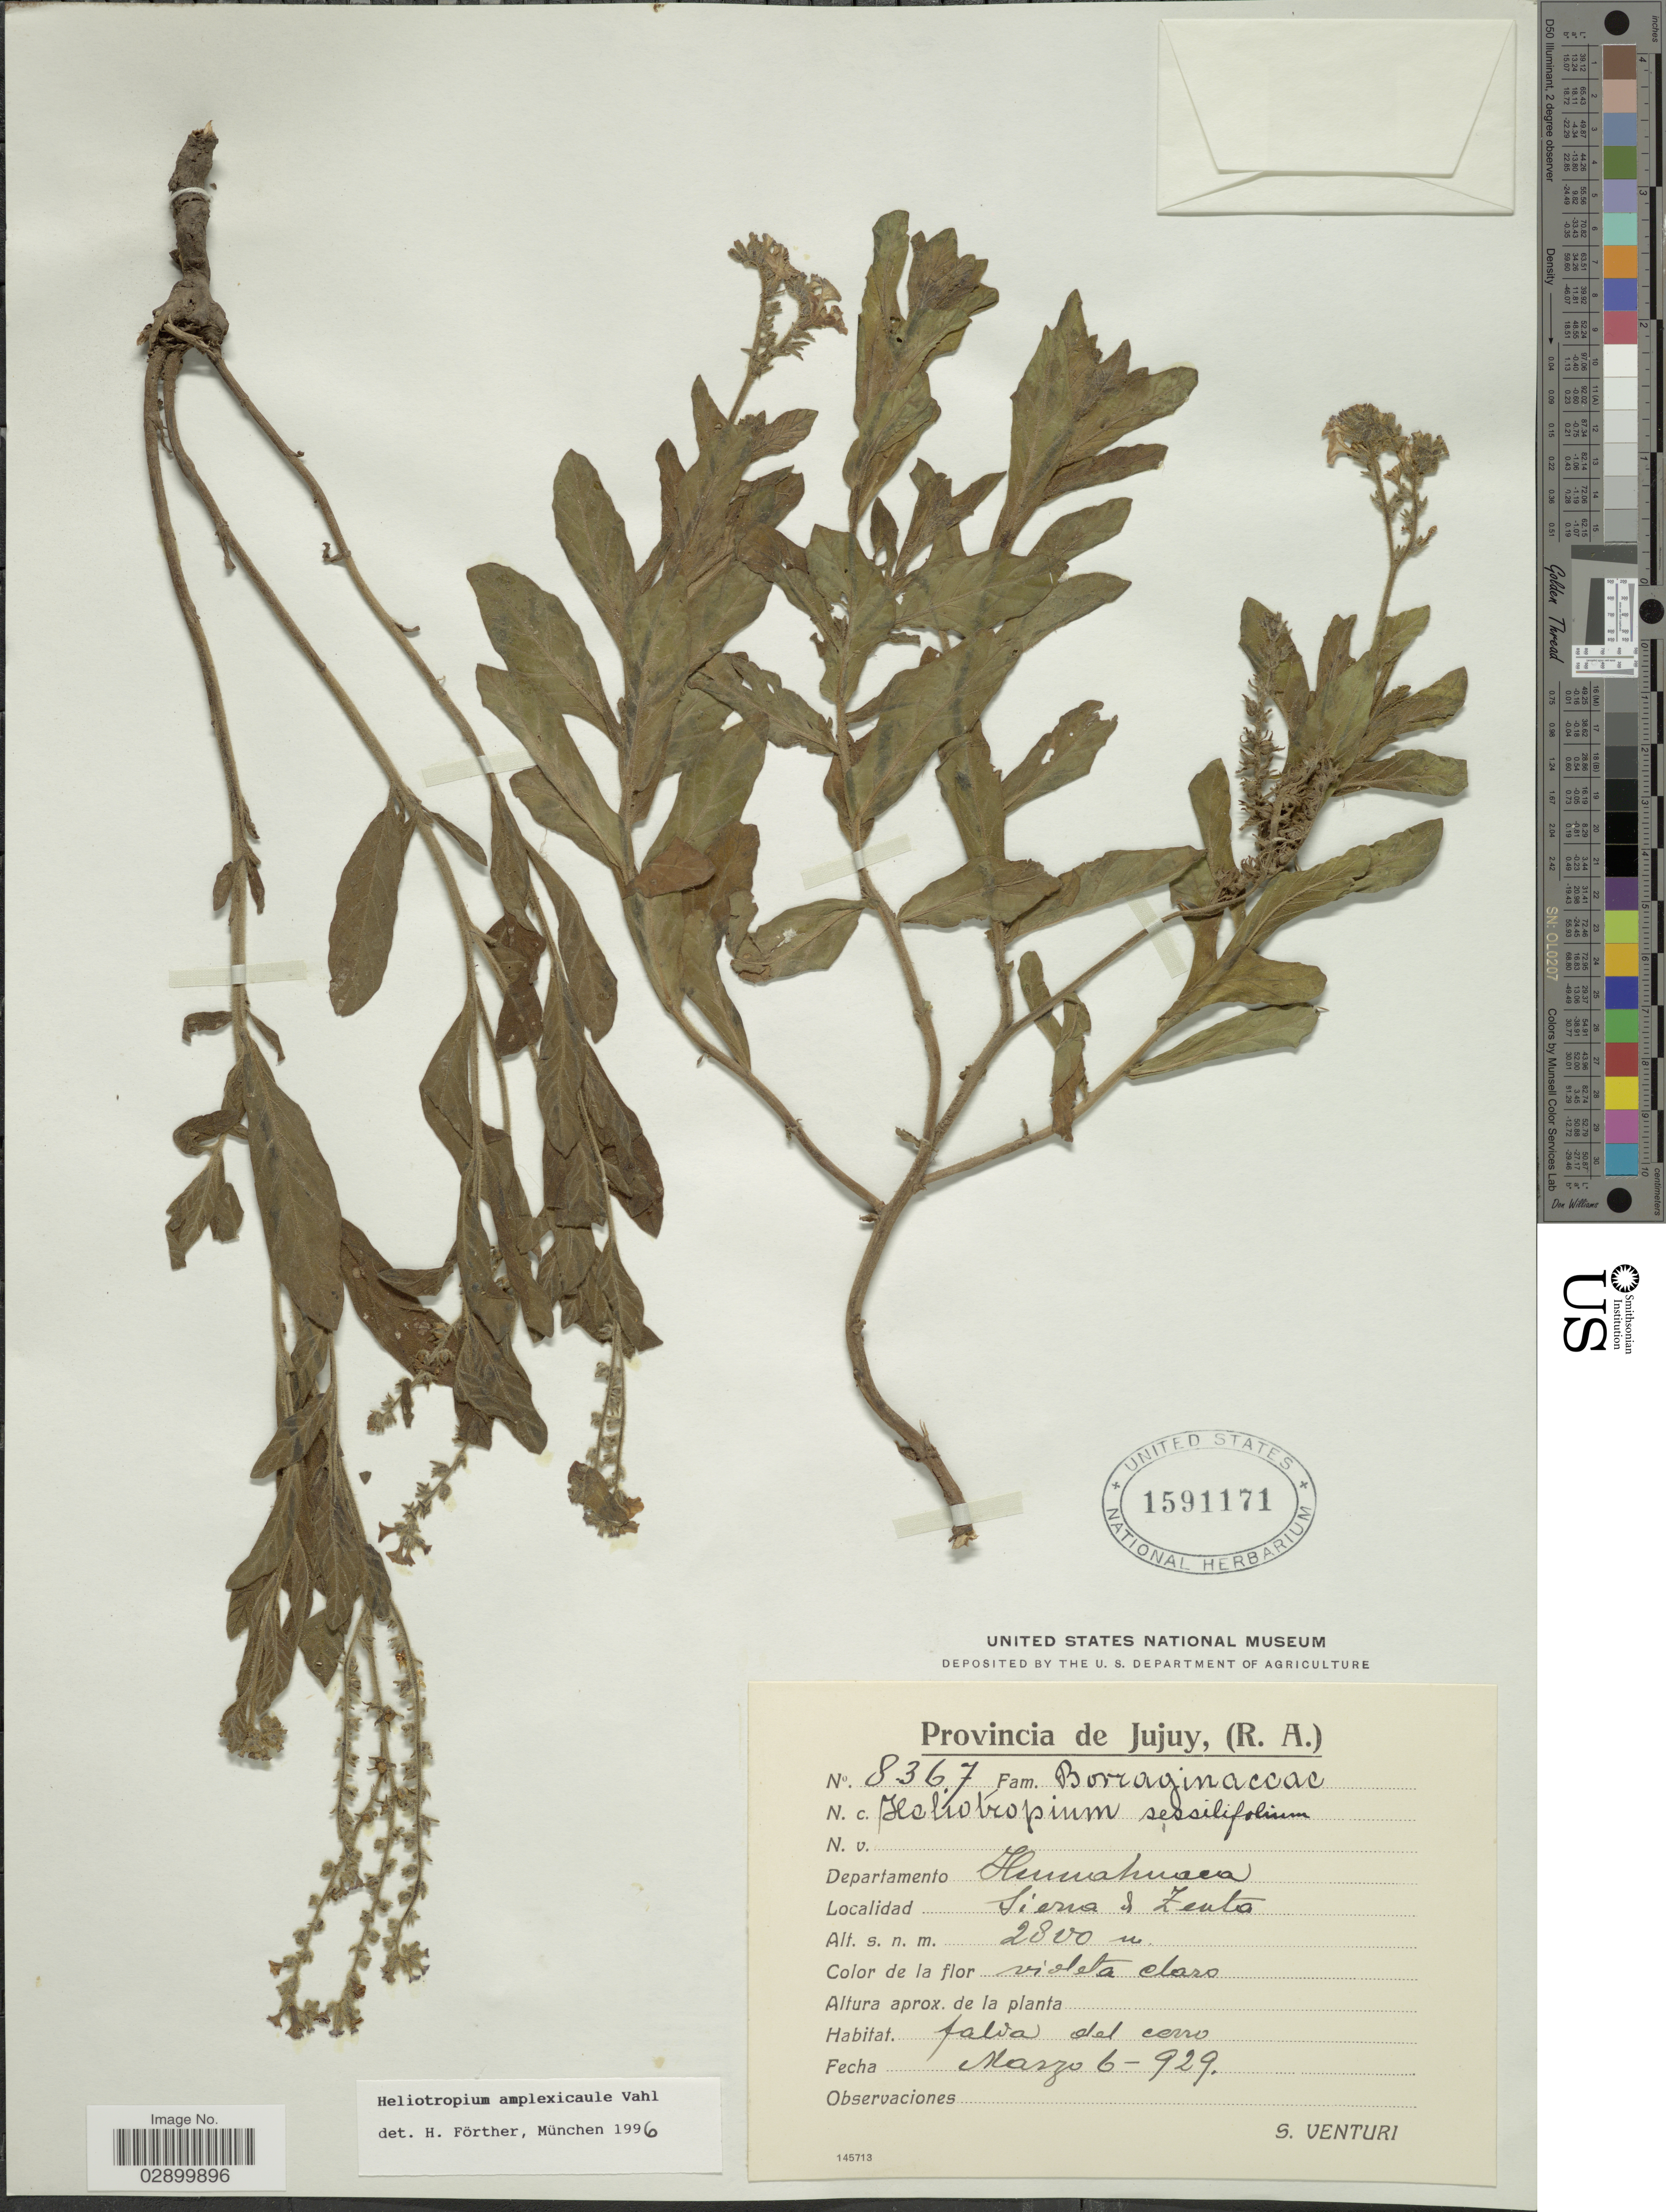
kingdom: Plantae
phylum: Tracheophyta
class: Magnoliopsida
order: Boraginales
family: Heliotropiaceae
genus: Heliotropium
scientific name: Heliotropium amplexicaule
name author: Vahl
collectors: S. Venturi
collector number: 8367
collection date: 1929-03-06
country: Argentina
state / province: Jujuy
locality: Departamento Humachuaca. Sierra de Zenta.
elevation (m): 2800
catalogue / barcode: US 1591171